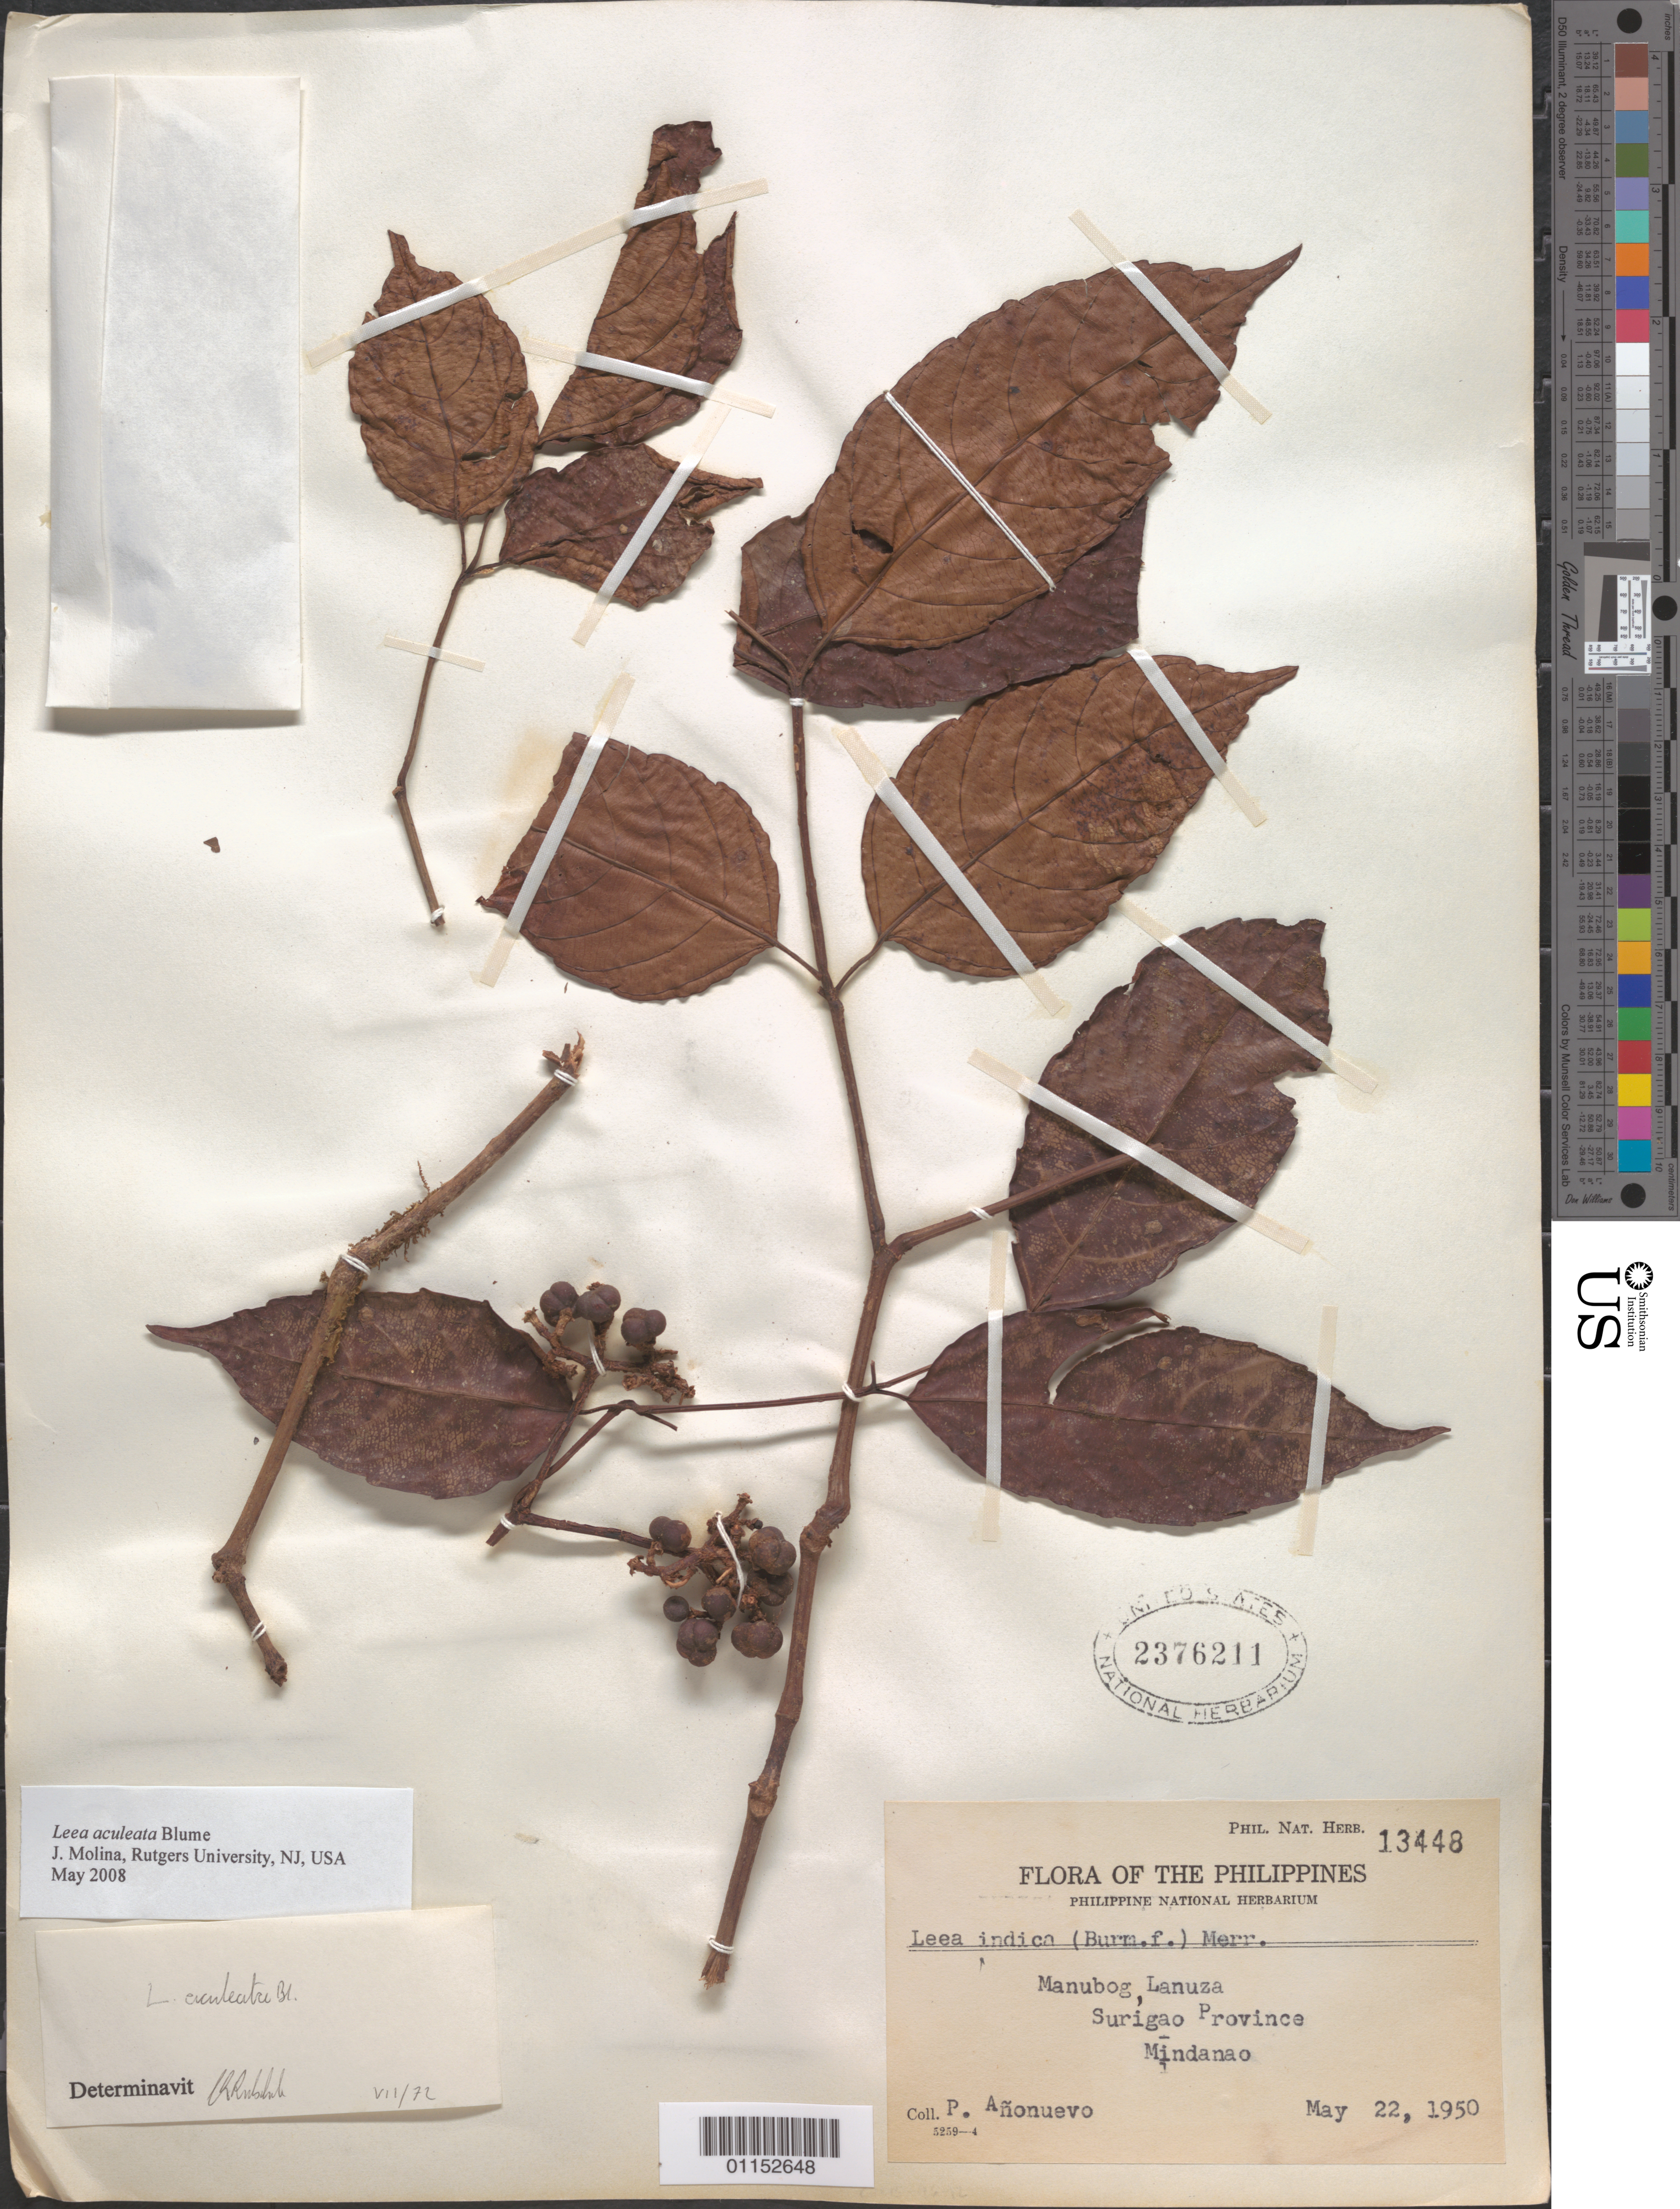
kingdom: Plantae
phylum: Tracheophyta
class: Magnoliopsida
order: Vitales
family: Vitaceae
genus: Leea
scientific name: Leea aculeata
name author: Blume ex Spreng.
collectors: P. Anonuevo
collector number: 13448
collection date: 1950-05-22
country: Philippines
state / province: Caraga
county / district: Surigao del Sur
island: Mindanao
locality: Manubog, Lanuza.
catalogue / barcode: US 2376211